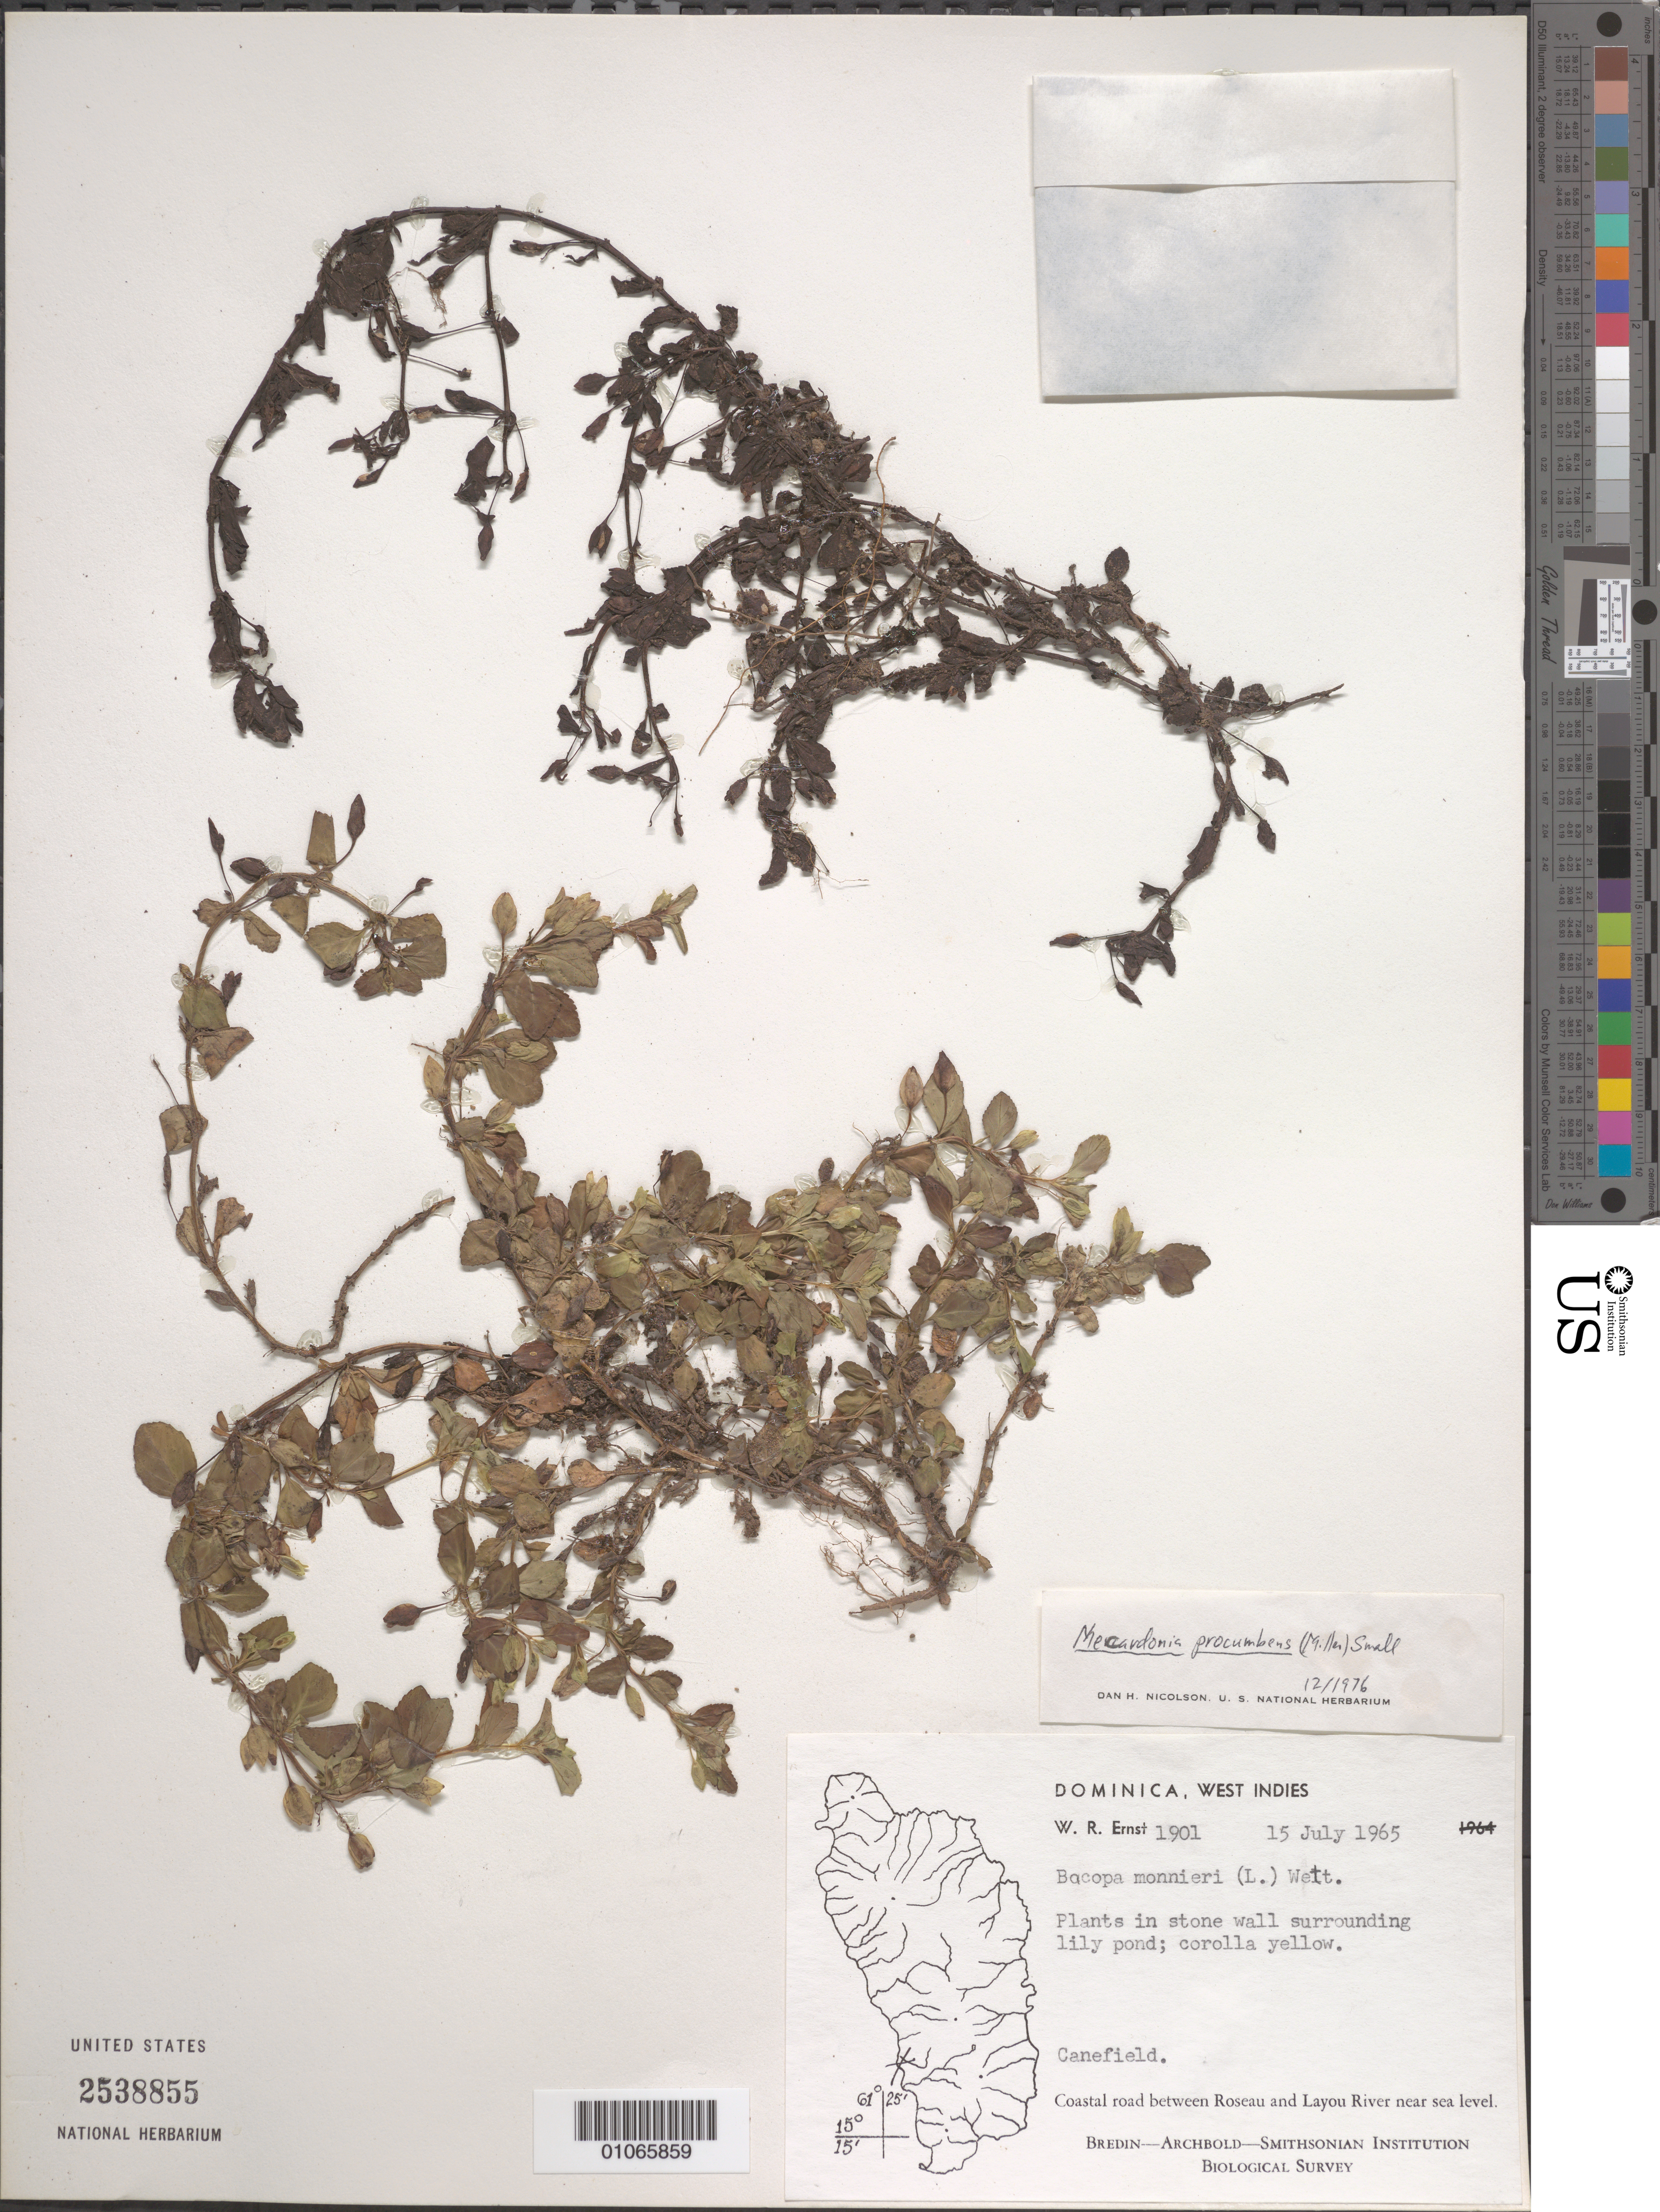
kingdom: Plantae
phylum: Tracheophyta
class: Magnoliopsida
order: Lamiales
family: Plantaginaceae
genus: Mecardonia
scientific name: Mecardonia procumbens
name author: (Mill.) Small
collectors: W. R. Ernst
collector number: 1901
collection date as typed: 15 Jul 1965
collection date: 1965-07-15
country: Dominica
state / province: St. Paul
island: Dominica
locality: Coastal road between Roseau and Layou River near sea level. Canefield. Plants in stone wall surrounding lily pond.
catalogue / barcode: US 2538855